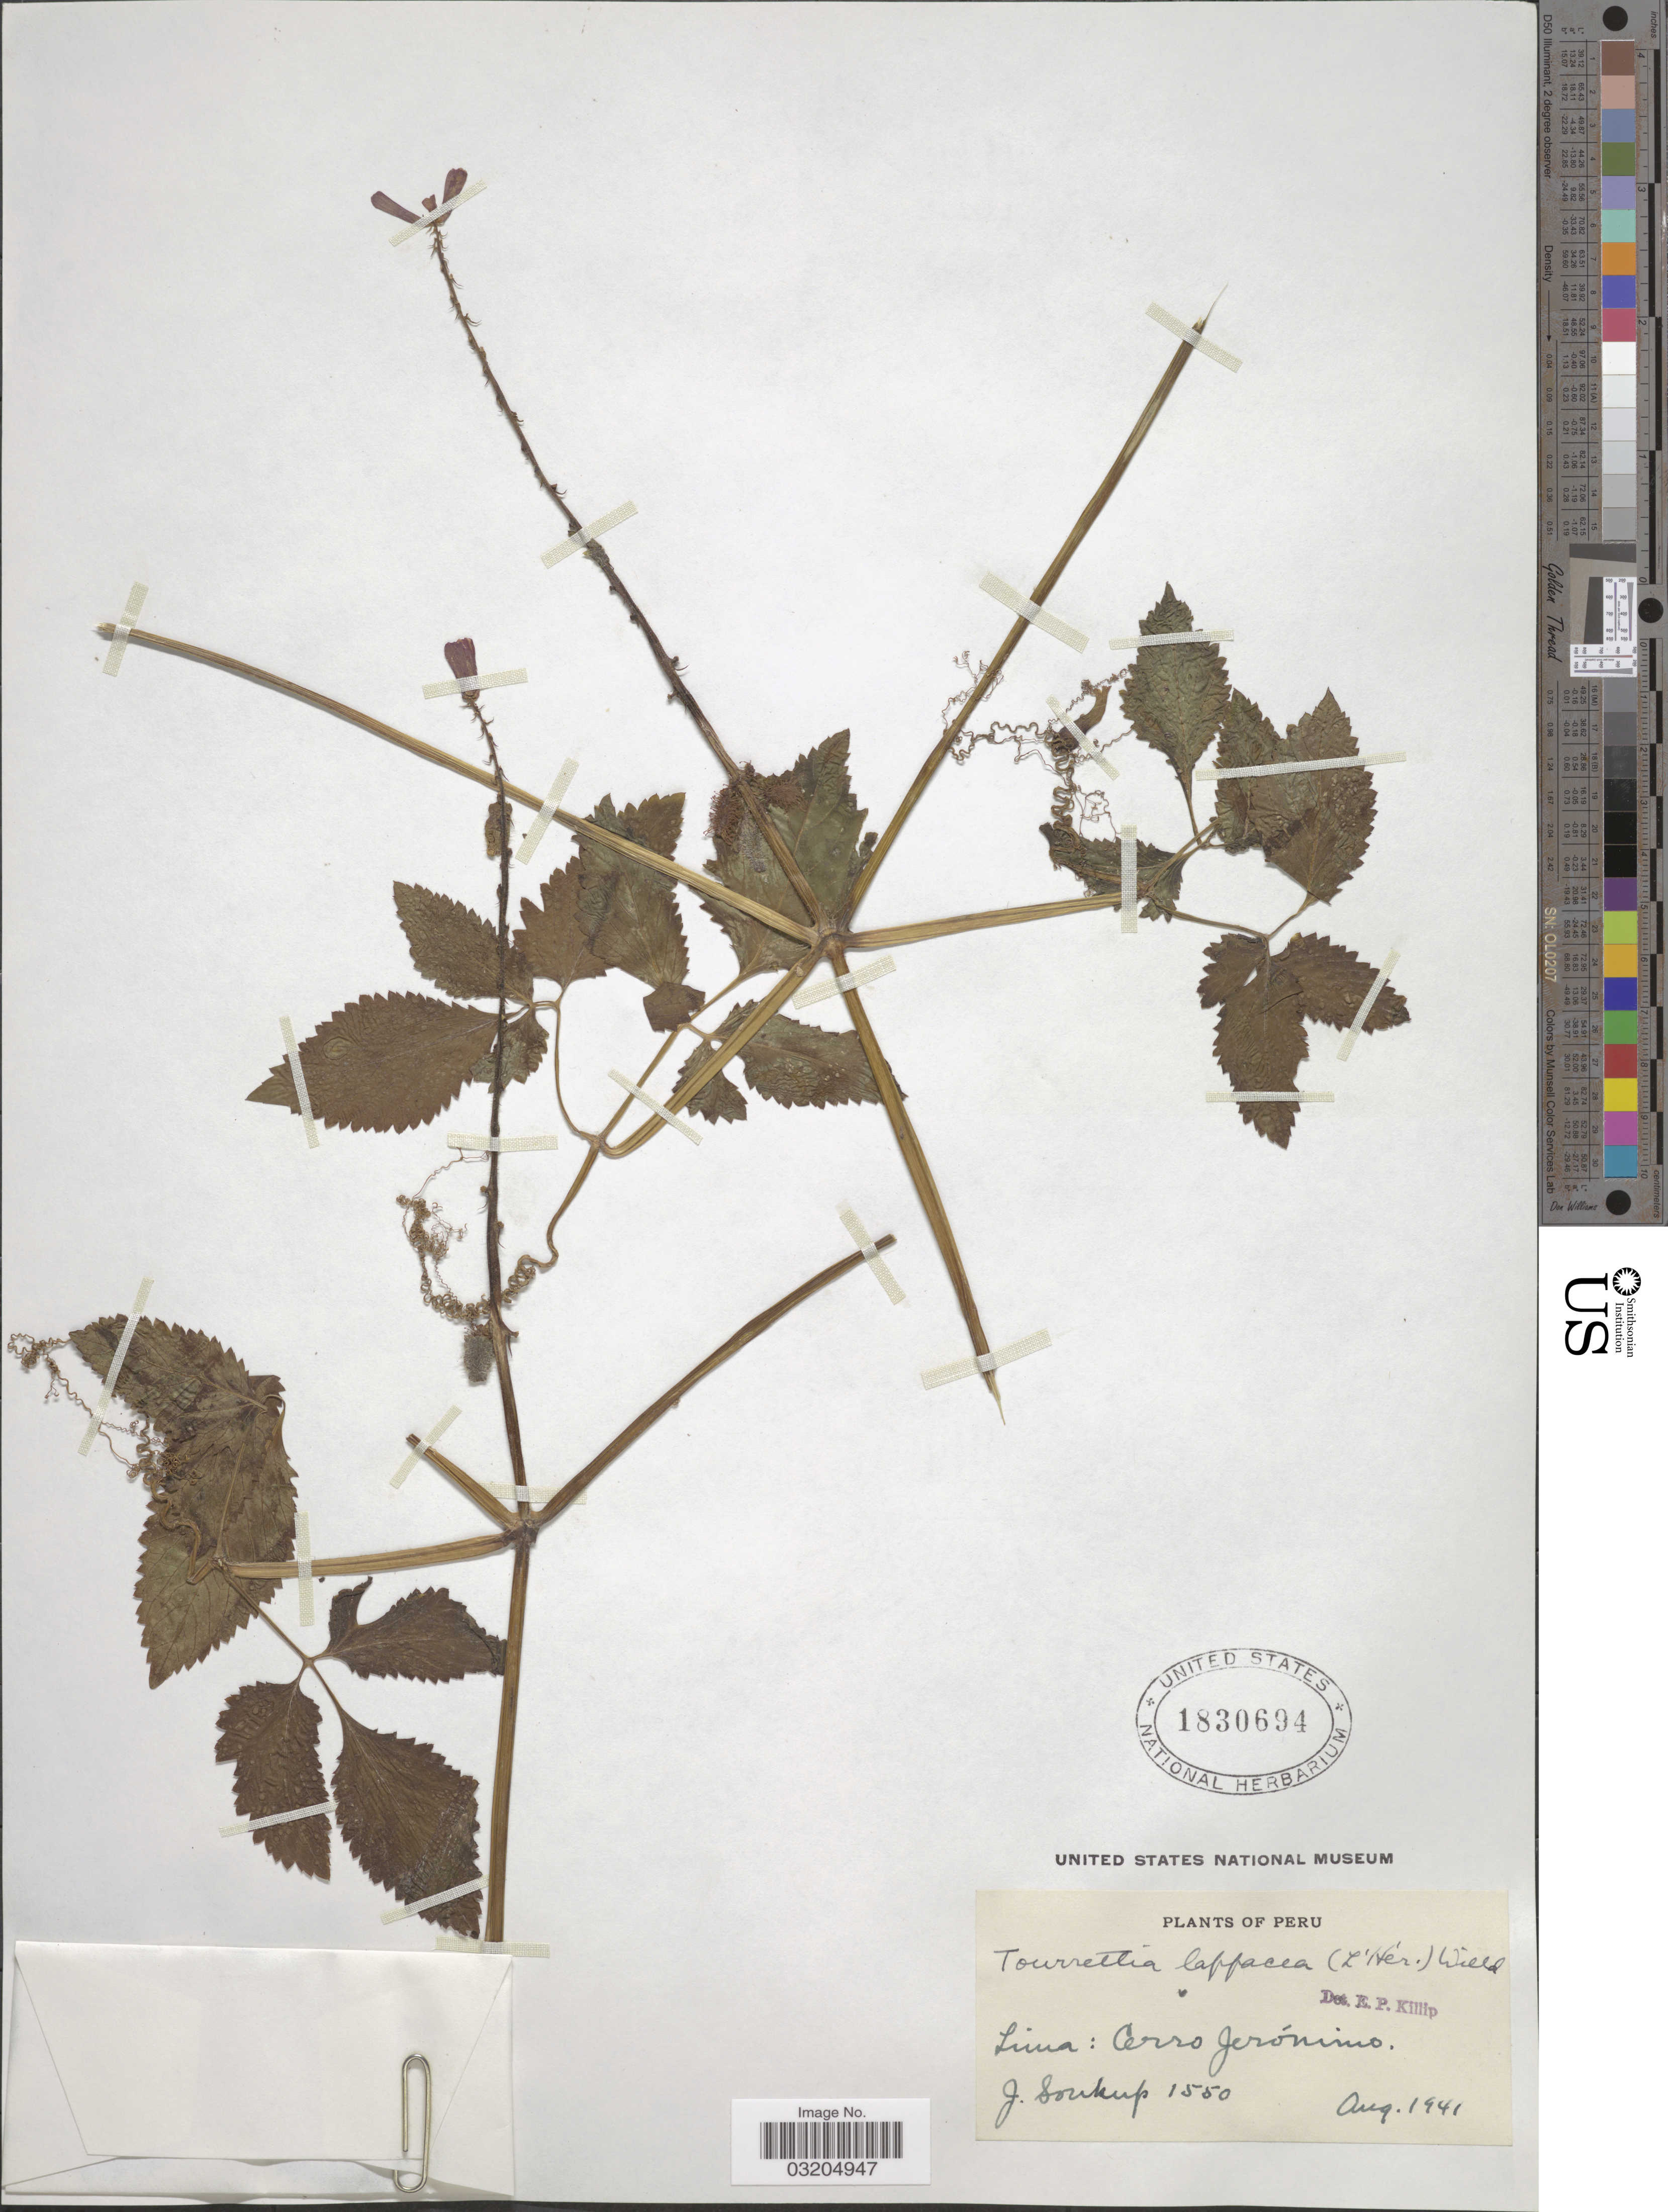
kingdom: Plantae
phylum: Tracheophyta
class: Magnoliopsida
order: Lamiales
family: Bignoniaceae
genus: Tourrettia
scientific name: Tourrettia lappacea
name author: (L'Hér.) Willd.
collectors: J. Soukup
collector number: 1550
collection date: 1941-08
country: Peru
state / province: Lima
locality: Cerro Jerónimo.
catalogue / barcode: US 1830694